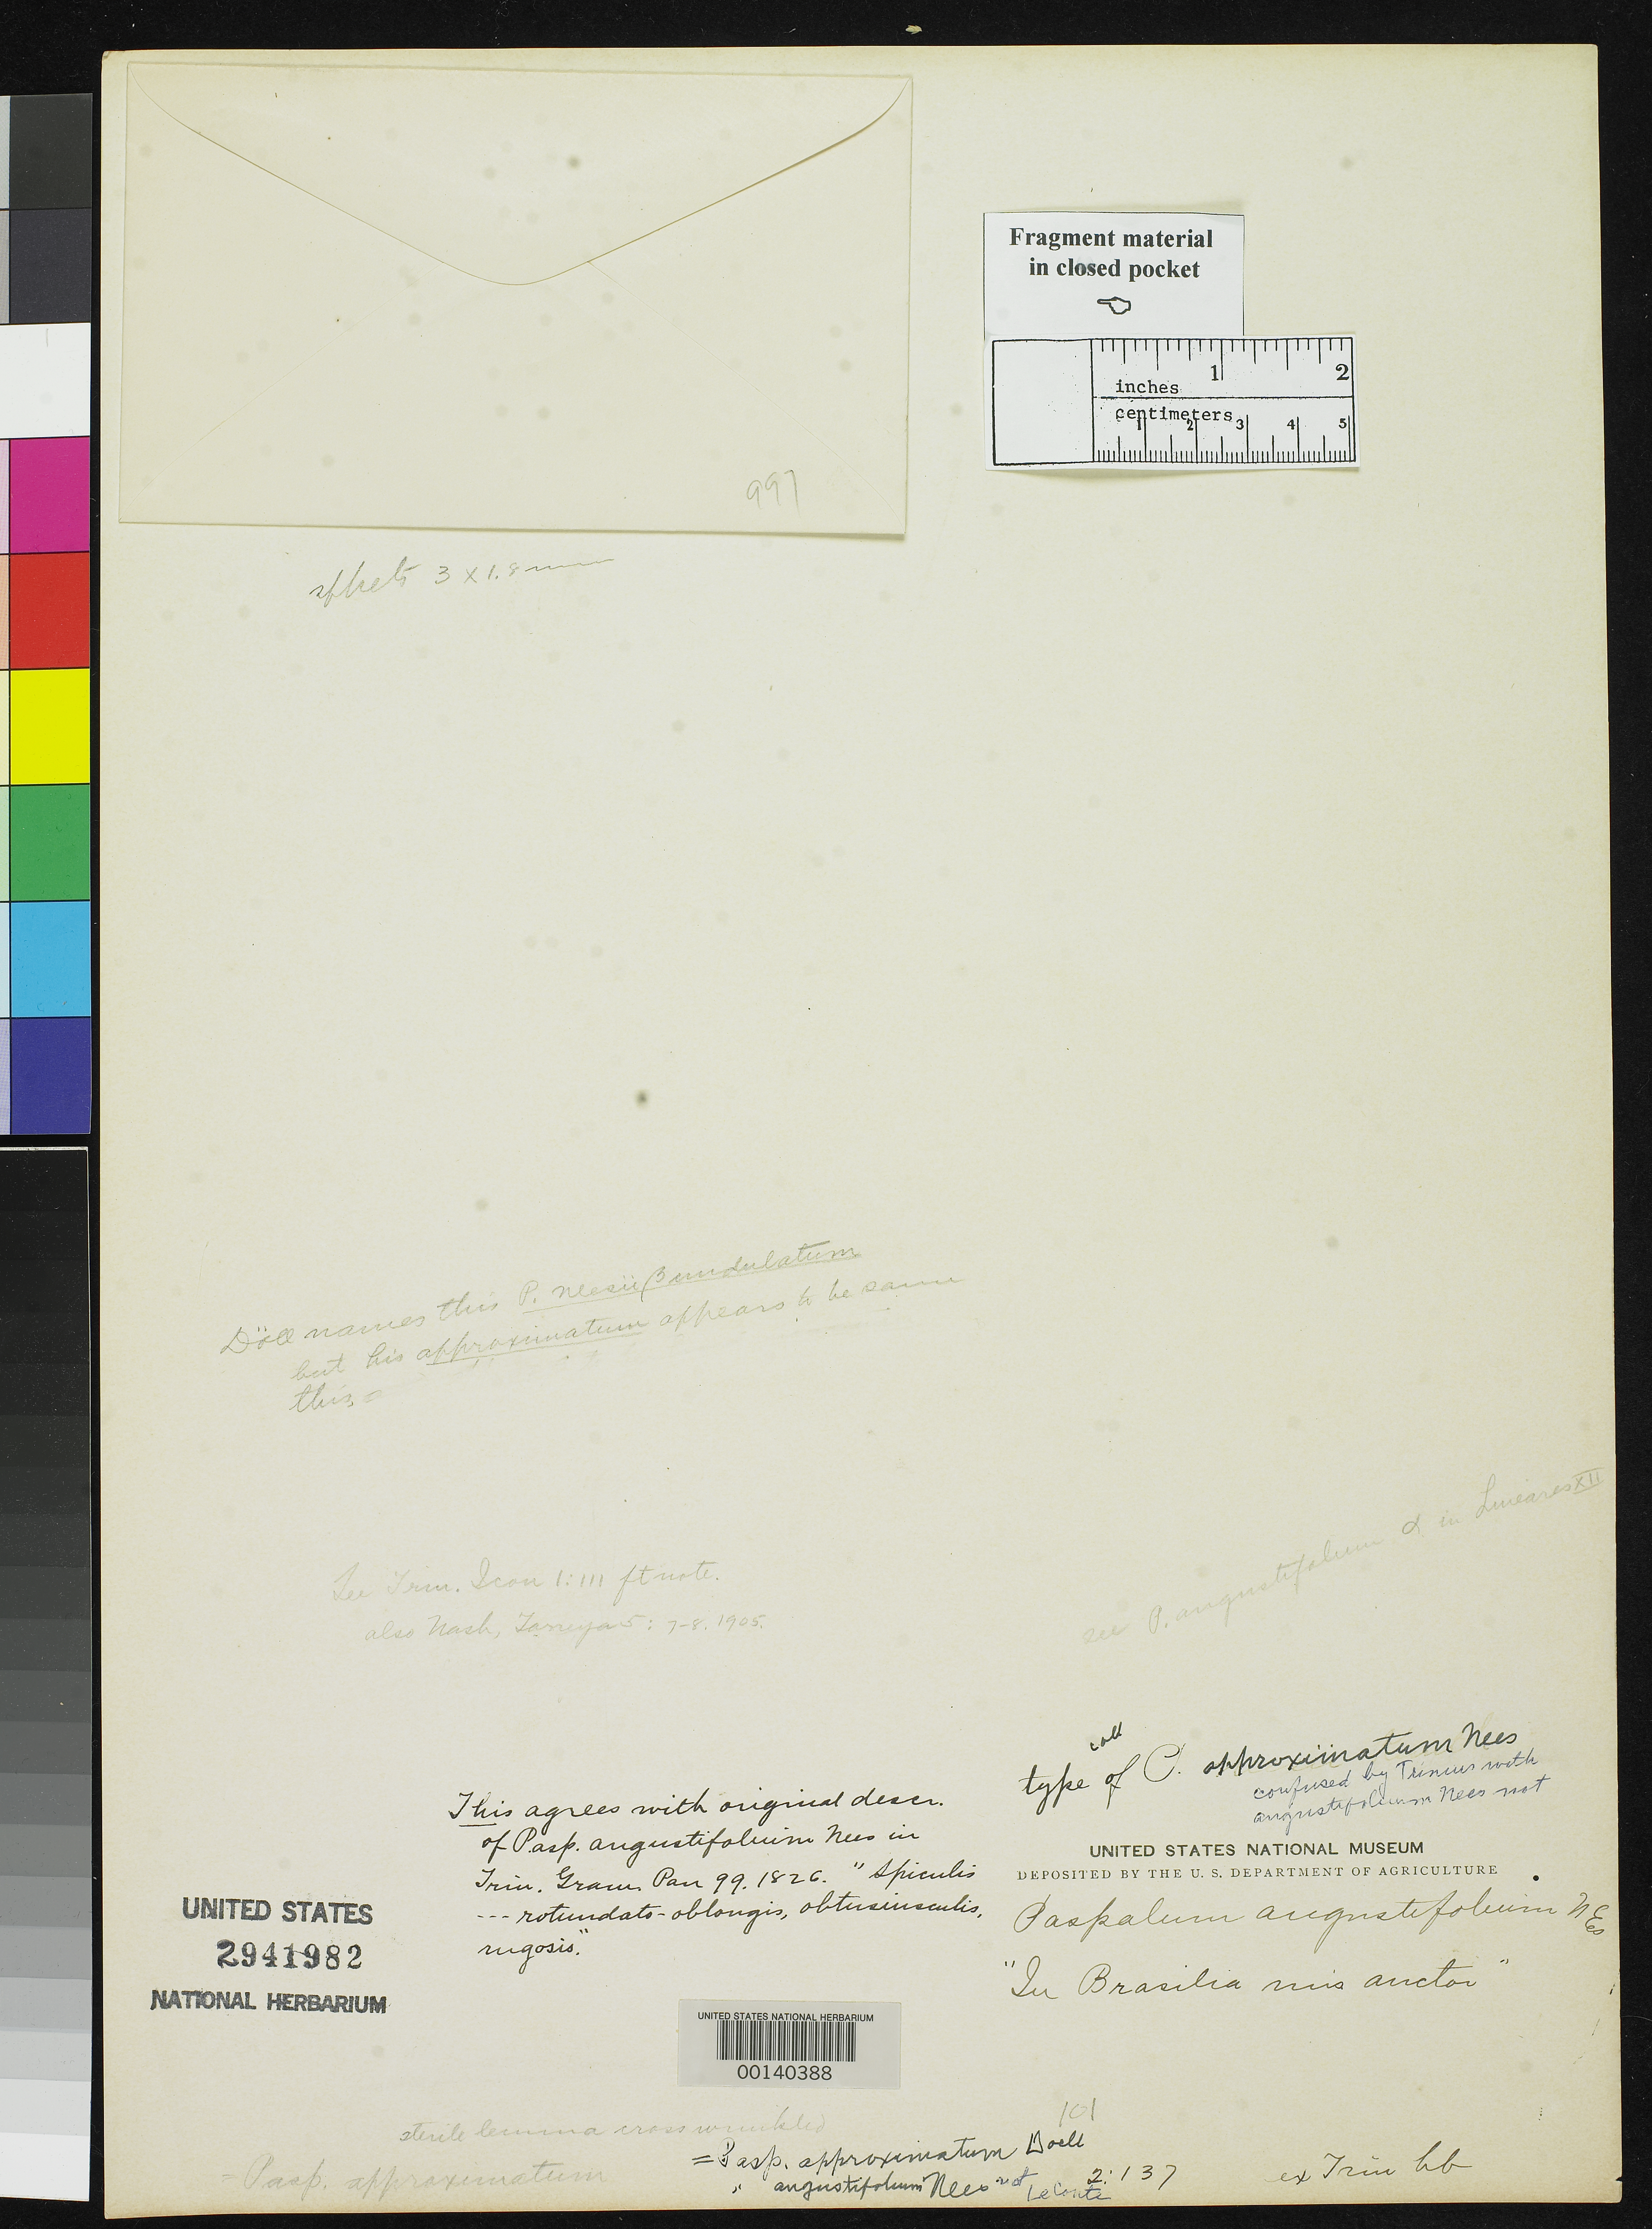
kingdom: Plantae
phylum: Tracheophyta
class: Liliopsida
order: Poales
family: Poaceae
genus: Paspalum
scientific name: Paspalum angustifolium Nees ex Trin., nom. illeg.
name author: Nees ex Trin.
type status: Possible Type; Type Collection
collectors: C. G. D. Nees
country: Brazil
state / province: Minas Gerais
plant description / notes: Fragmentary material of type specimen ex herb. Trinius; possible (but ambiguously) type of various names; For nomenclature and typification, see Oliveira & Valls, Revista Brasil. Bot. 25(4): 371–389 (2002)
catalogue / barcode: US 2941982